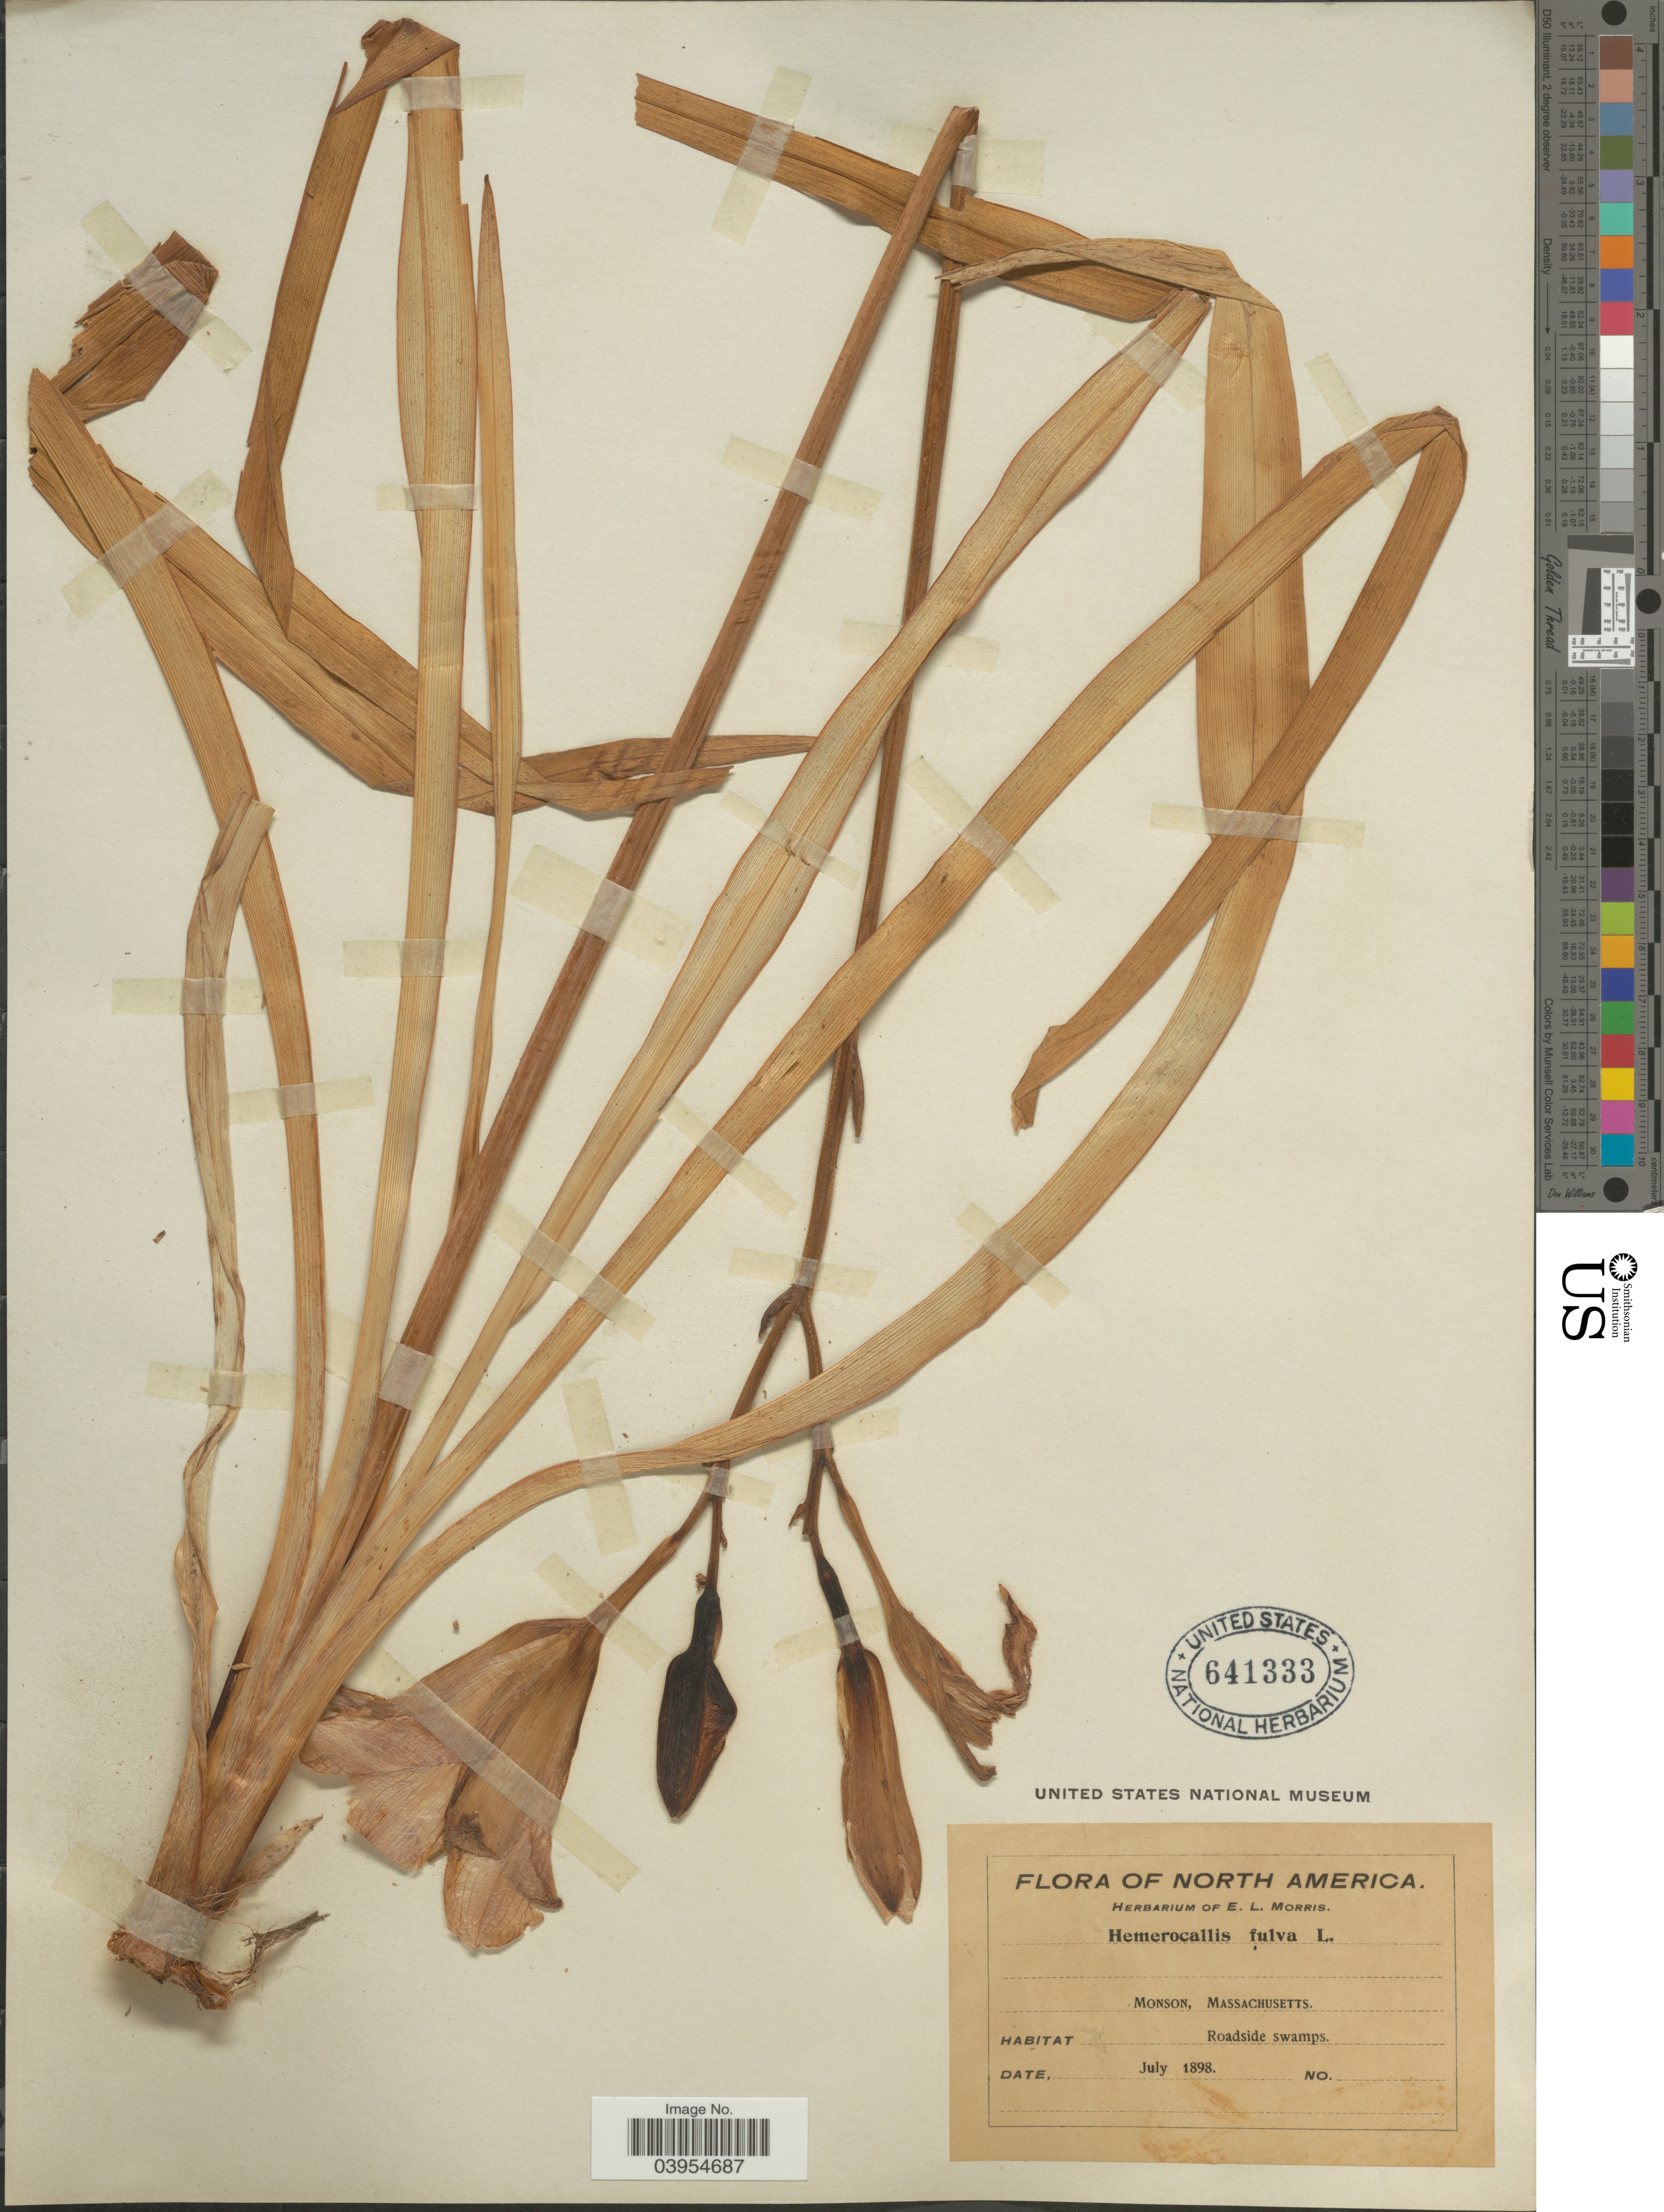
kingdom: Plantae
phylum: Tracheophyta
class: Liliopsida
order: Asparagales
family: Asphodelaceae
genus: Hemerocallis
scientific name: Hemerocallis fulva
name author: L.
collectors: ex herb. E.L. Morris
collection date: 1898-07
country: United States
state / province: Massachusetts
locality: Monson. Roadside swamps.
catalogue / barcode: US 641333